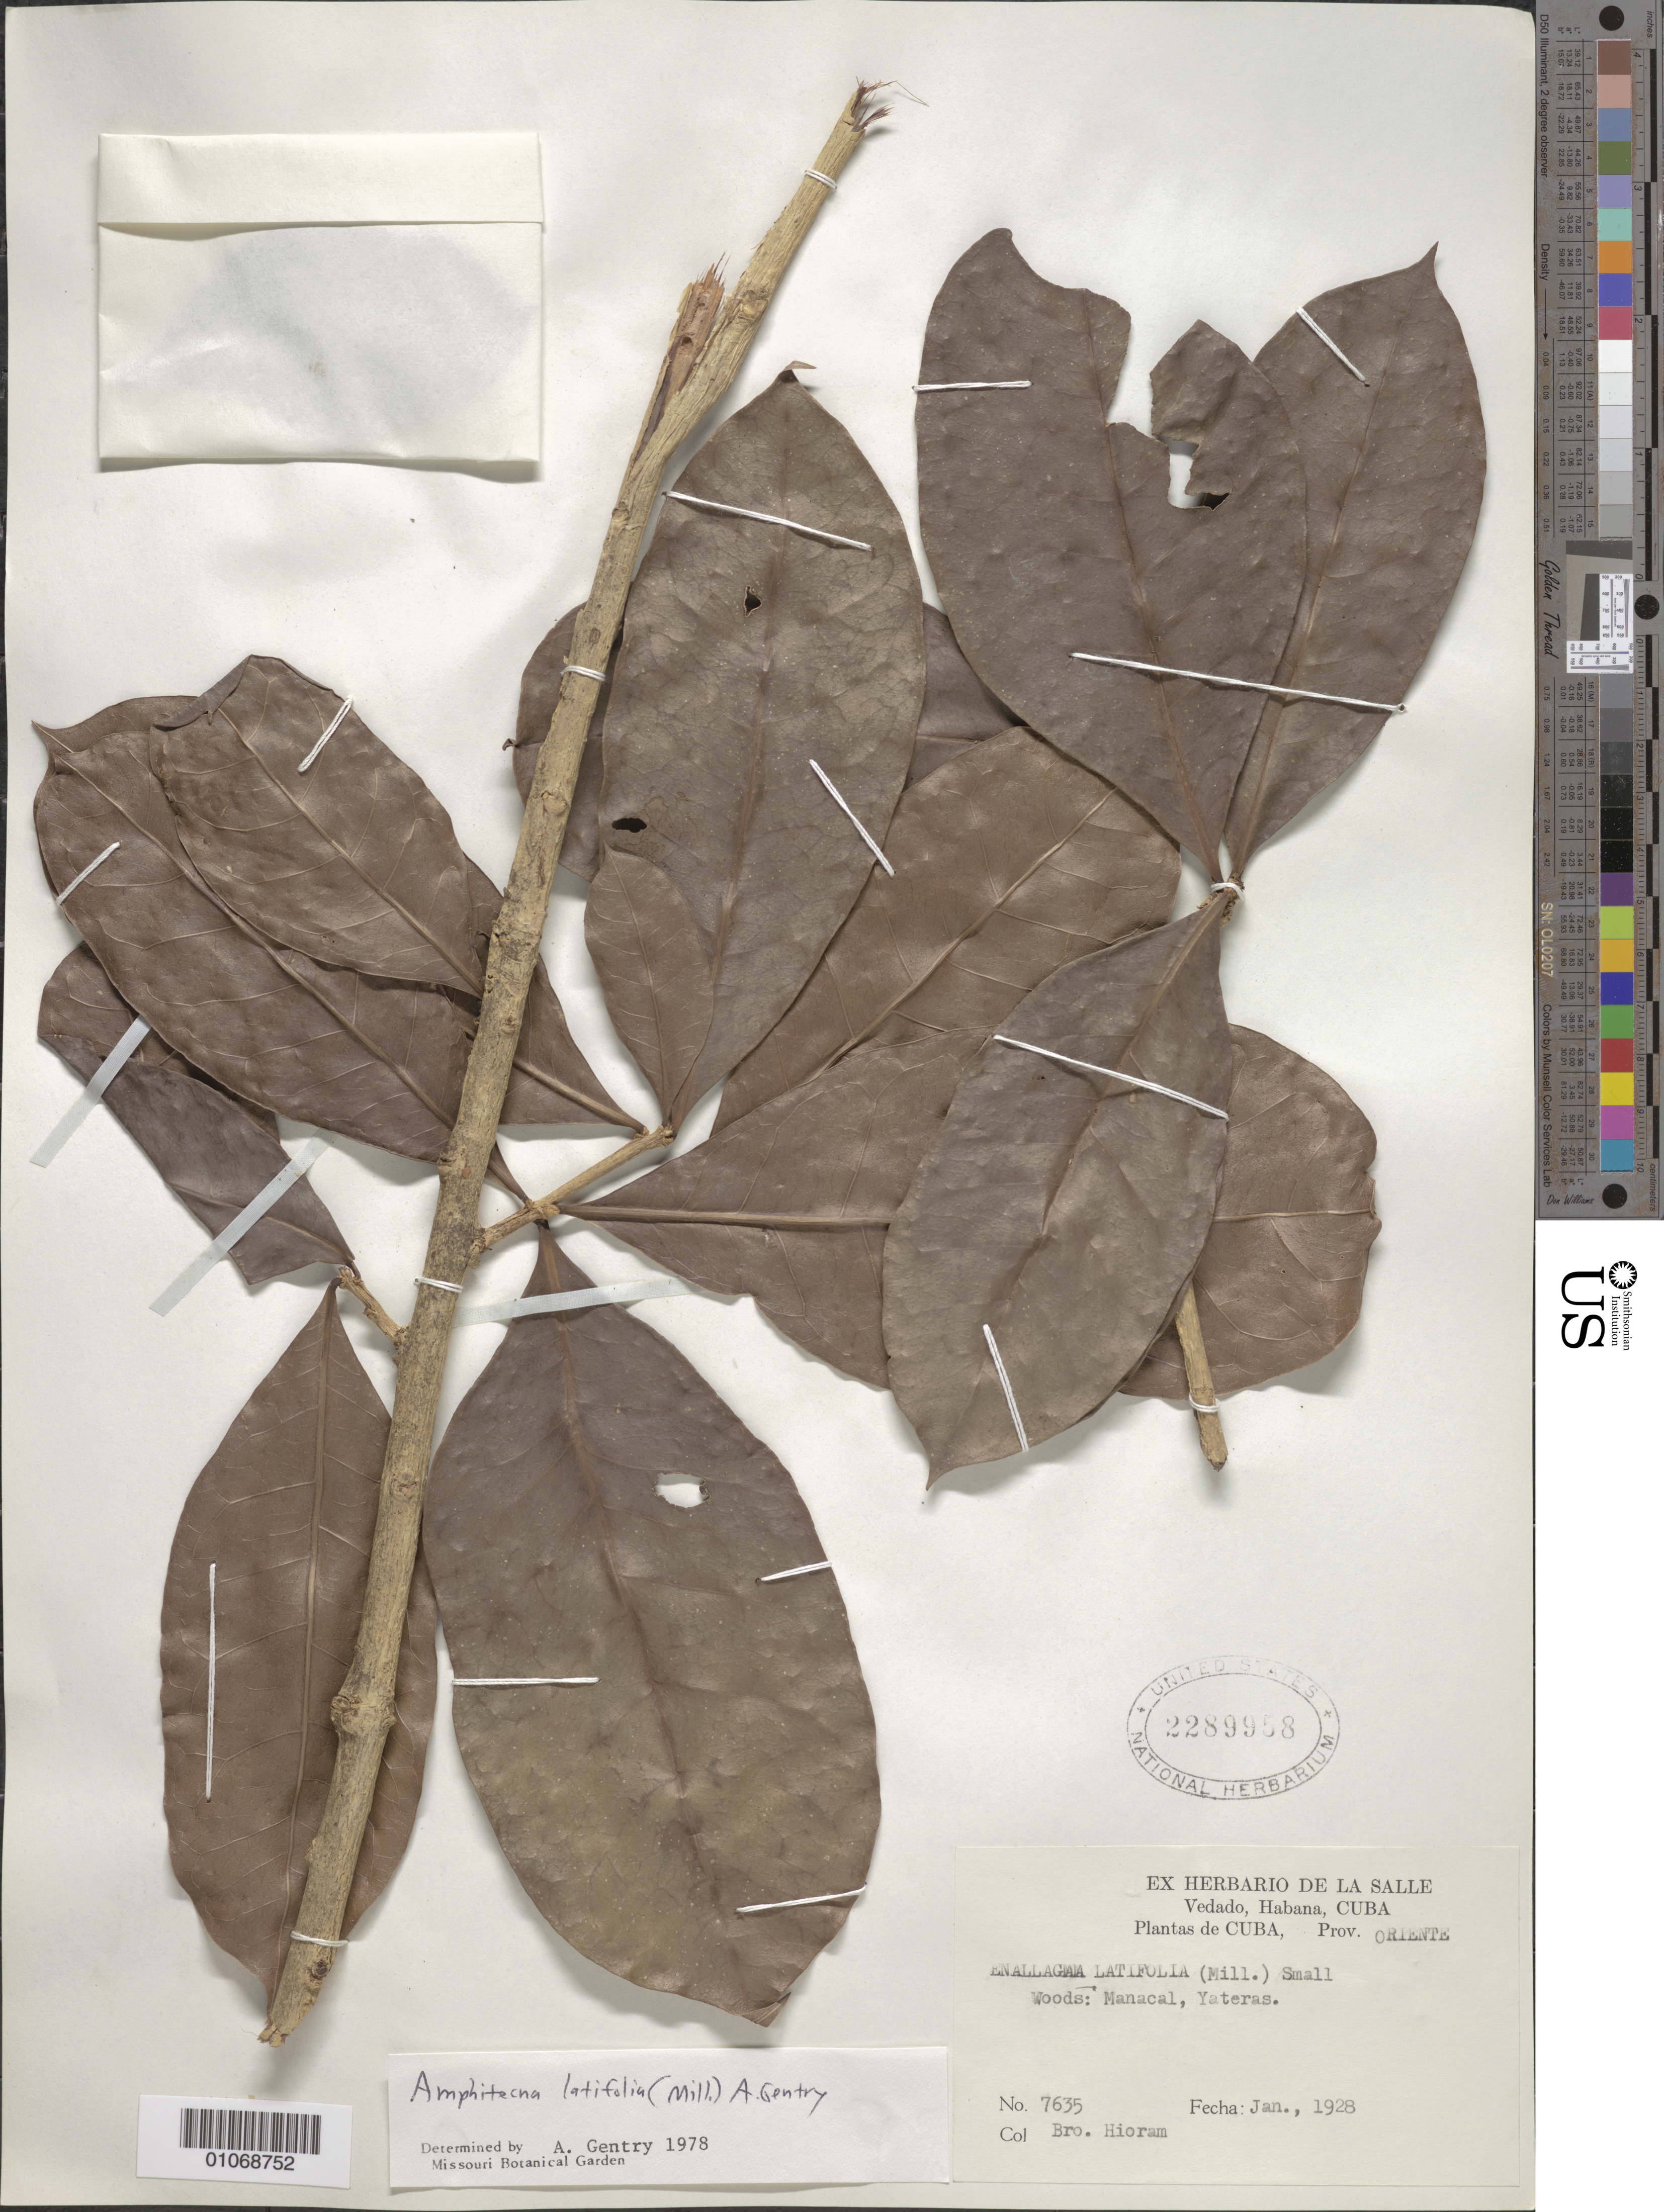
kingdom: Plantae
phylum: Tracheophyta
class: Magnoliopsida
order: Lamiales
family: Bignoniaceae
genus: Amphitecna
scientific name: Amphitecna latifolia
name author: (Mill.) A.H. Gentry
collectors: Bro. Hioram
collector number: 7635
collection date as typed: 01 Jan 1928 to 31 Jan 1928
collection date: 1928-01-01/1928-01-31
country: Cuba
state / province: Oriente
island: Cuba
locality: Woods: Manacal, Yateras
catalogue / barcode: US 2289958